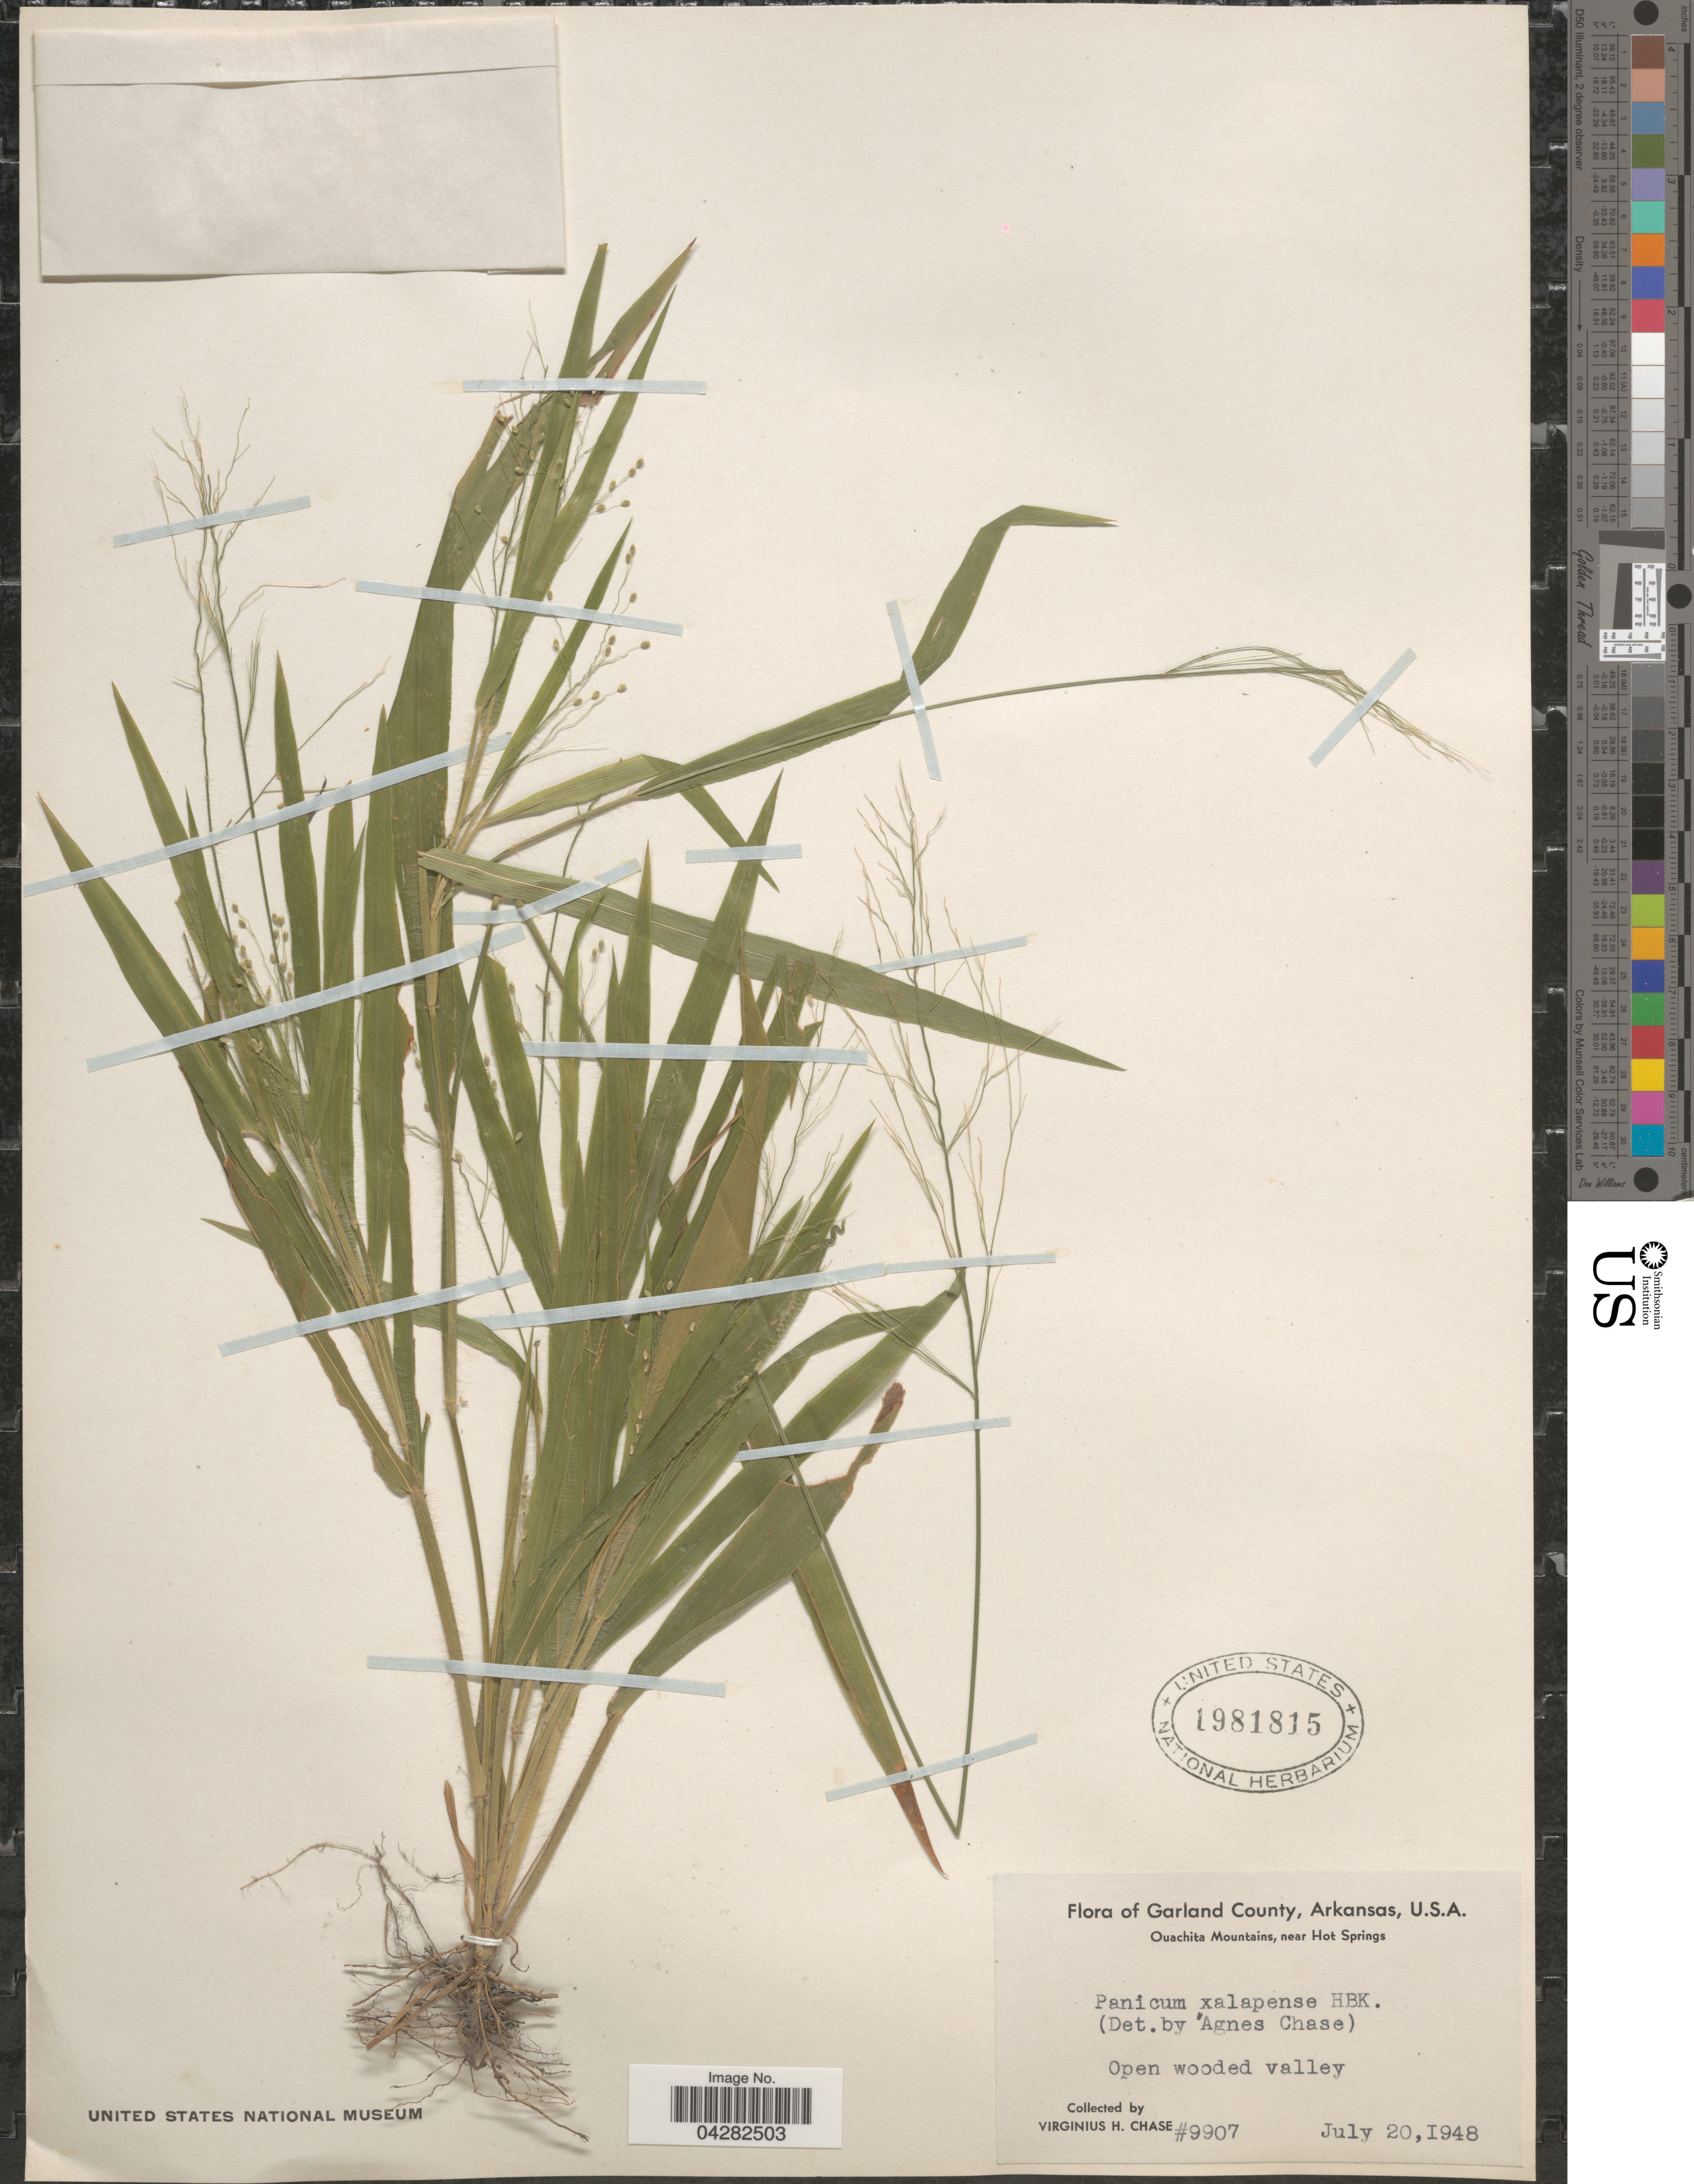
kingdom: Plantae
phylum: Tracheophyta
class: Liliopsida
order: Poales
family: Poaceae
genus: Dichanthelium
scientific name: Dichanthelium laxiflorum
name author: (Lam.) Gould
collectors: V. H. Chase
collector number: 9907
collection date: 1948-07-20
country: United States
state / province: Arkansas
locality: Garland County. Ouachita Mountains, near Hot Springs.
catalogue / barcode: US 1981815